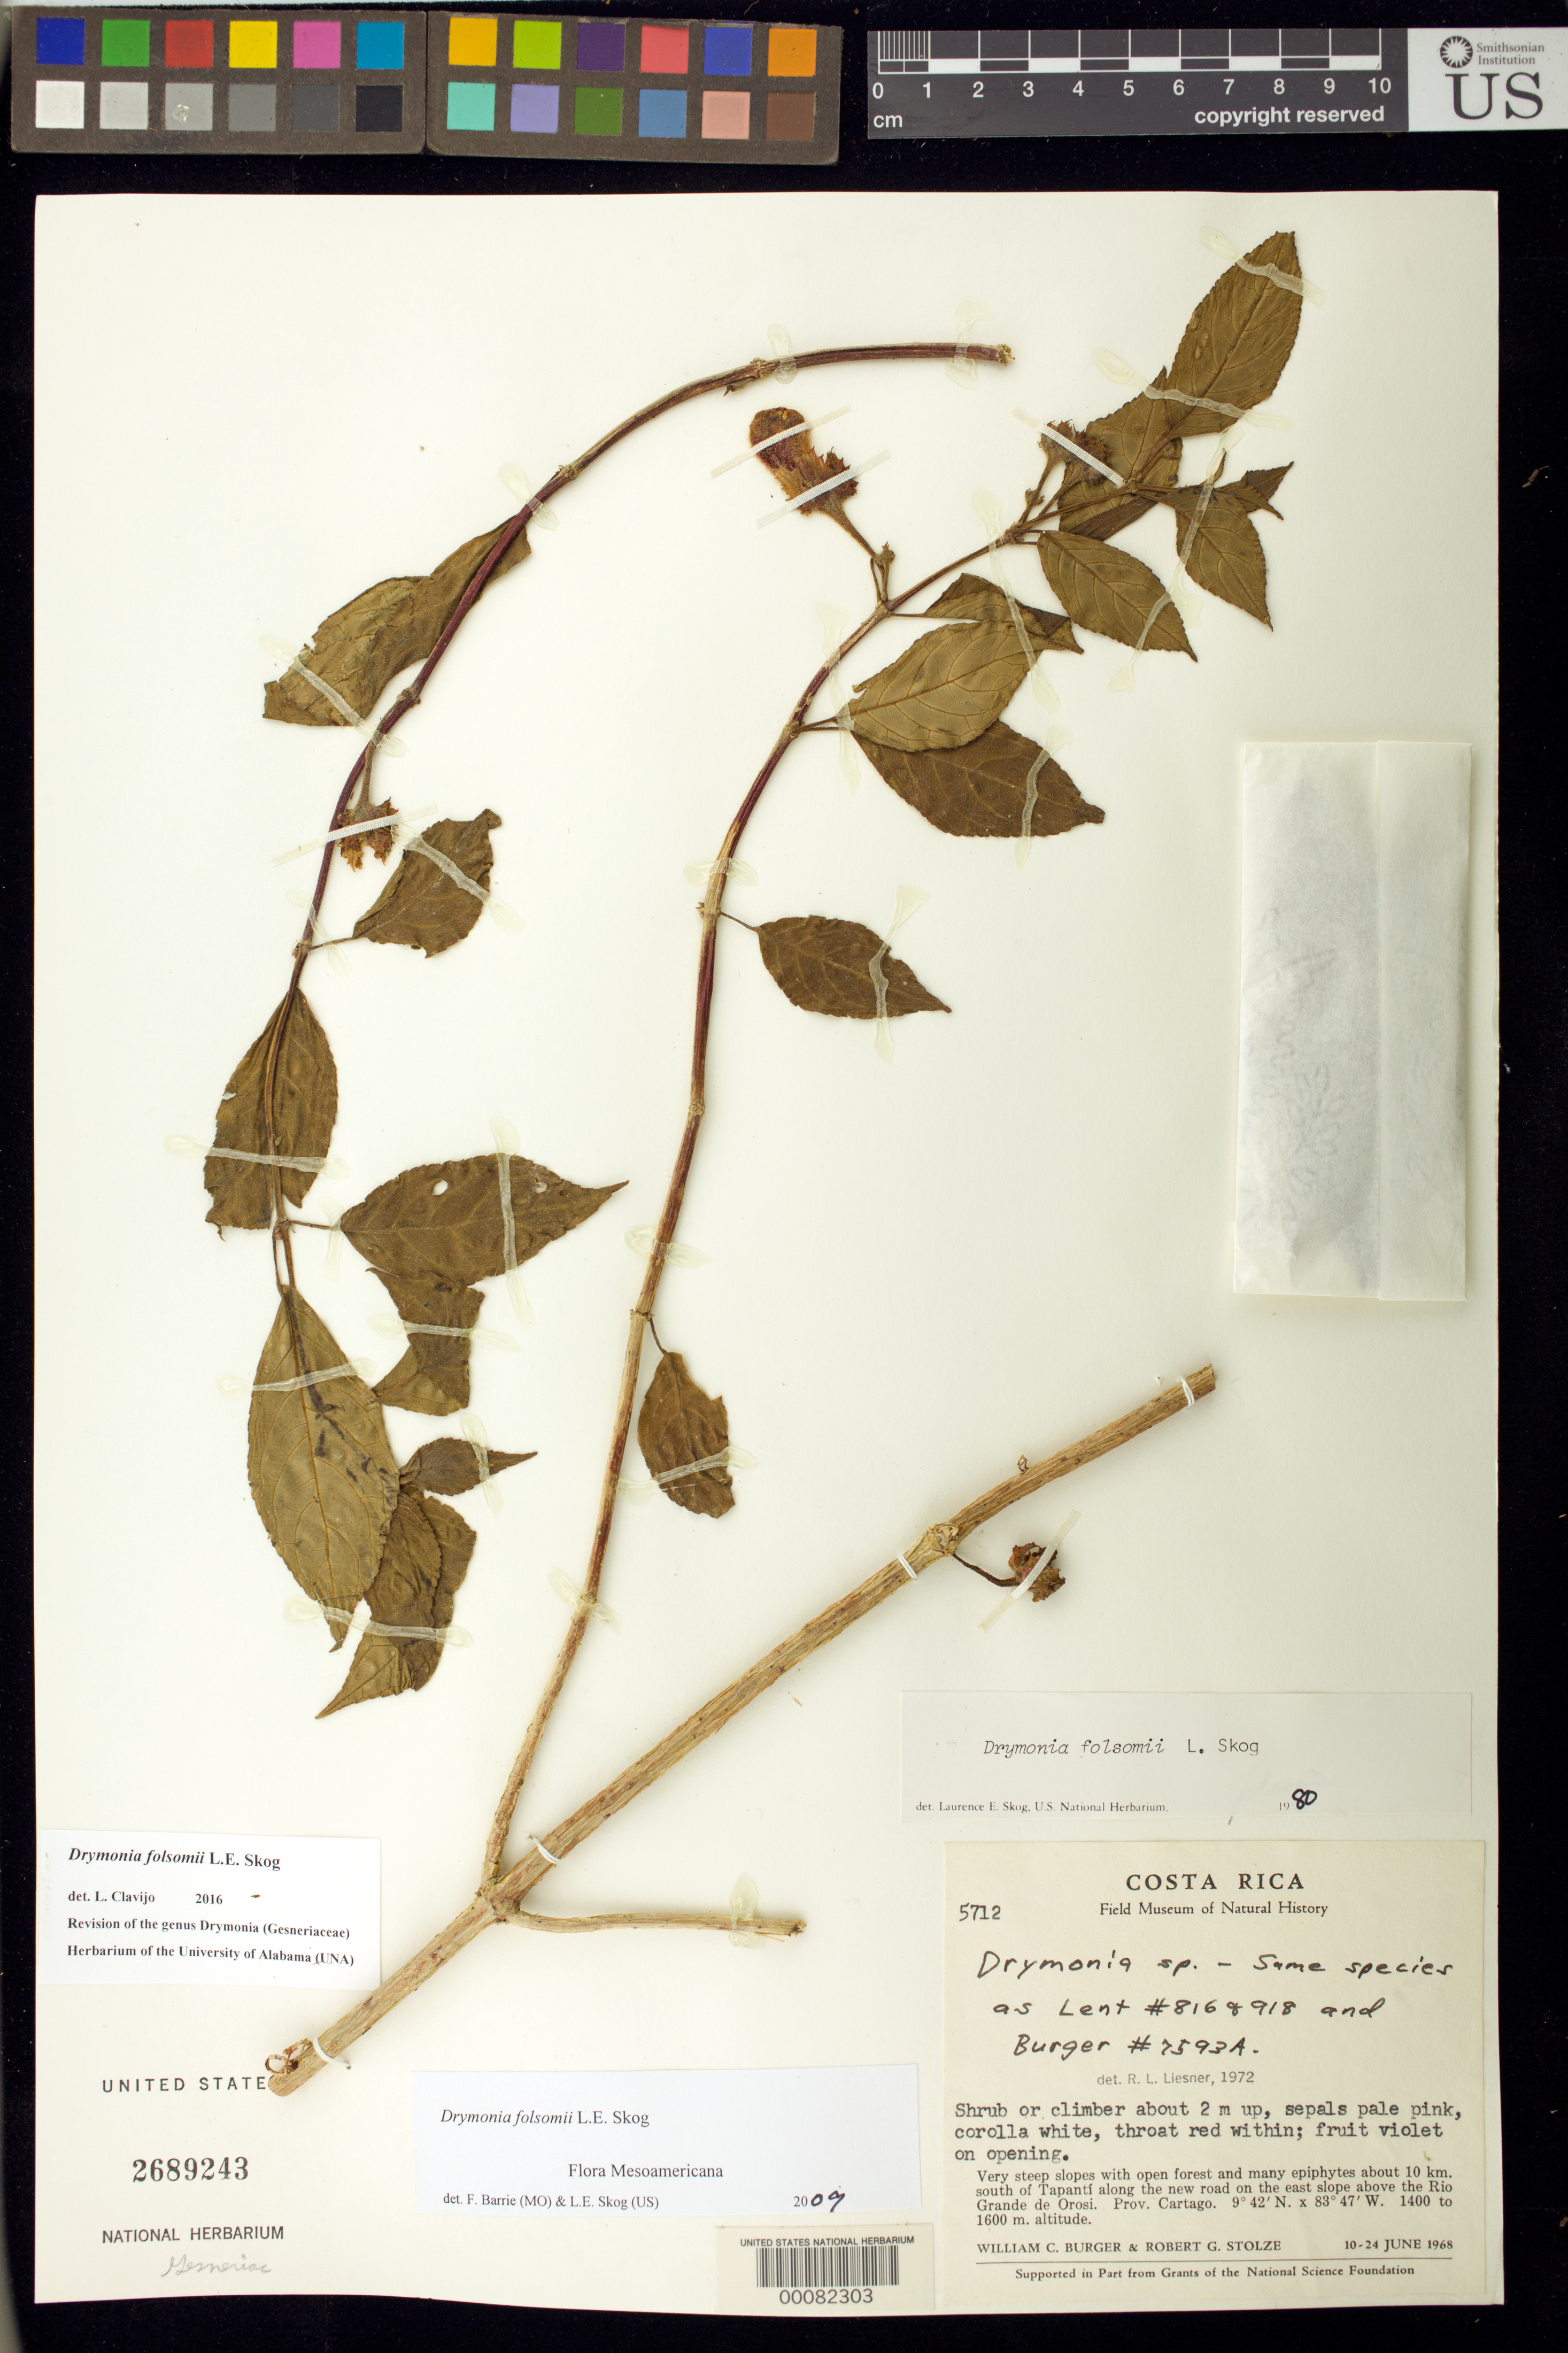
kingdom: Plantae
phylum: Tracheophyta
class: Magnoliopsida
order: Lamiales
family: Gesneriaceae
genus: Drymonia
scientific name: Drymonia folsomii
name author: L.E. Skog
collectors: W. Burger & R. G. Stolze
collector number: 5712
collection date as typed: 10-24 Jun 1968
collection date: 1968-06-10/1968-06-24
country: Costa Rica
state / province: Cartago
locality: About 10 km S of Tapanti along the new road on the east slope above the Rio Grande de Orosi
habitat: Very steep slopes with open forest and many epiphytes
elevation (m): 1400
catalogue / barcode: US 2689243